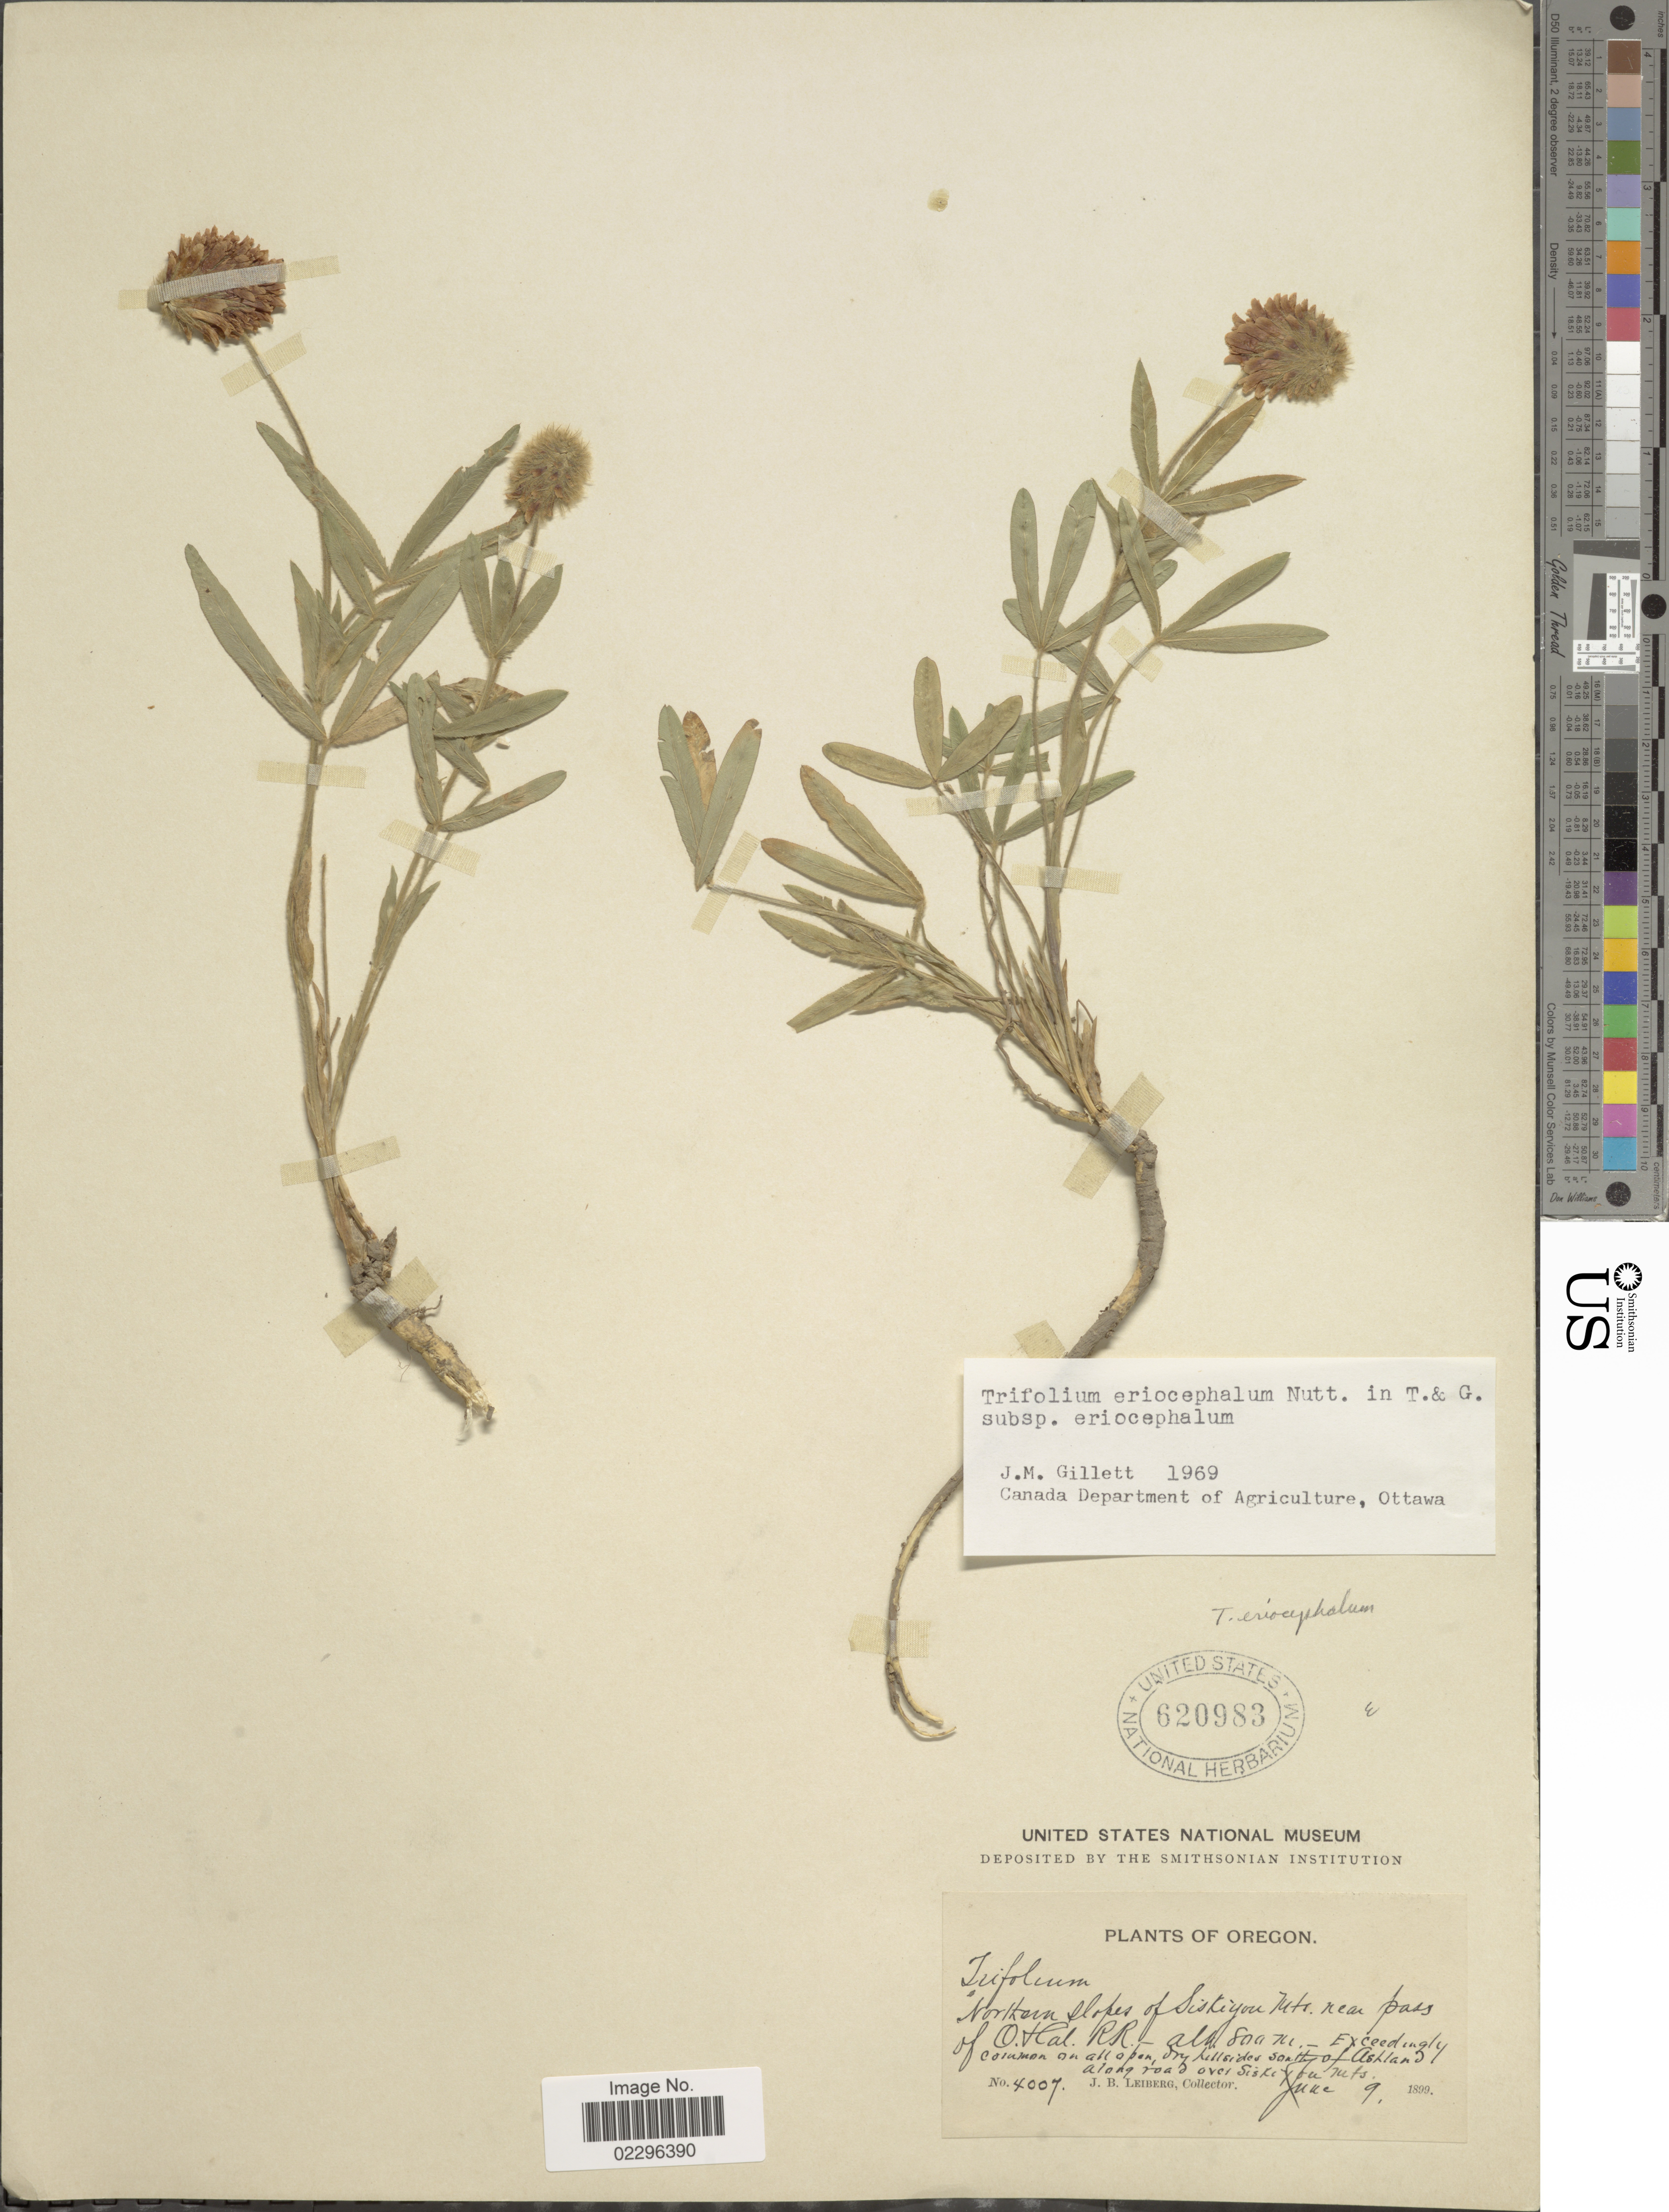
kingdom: Plantae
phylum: Tracheophyta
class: Magnoliopsida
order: Fabales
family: Fabaceae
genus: Trifolium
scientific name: Trifolium eriocephalum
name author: Nutt.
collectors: J. B. Leiberg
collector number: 4007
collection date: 1899-06-09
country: United States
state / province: Oregon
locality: Northern slopes of Siskiyou Mts. near pass of the O. Hal. RR. common on all open, dry hillsides south of Ashland along road over Siskiyou Mts.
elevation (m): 800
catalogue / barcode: US 620983